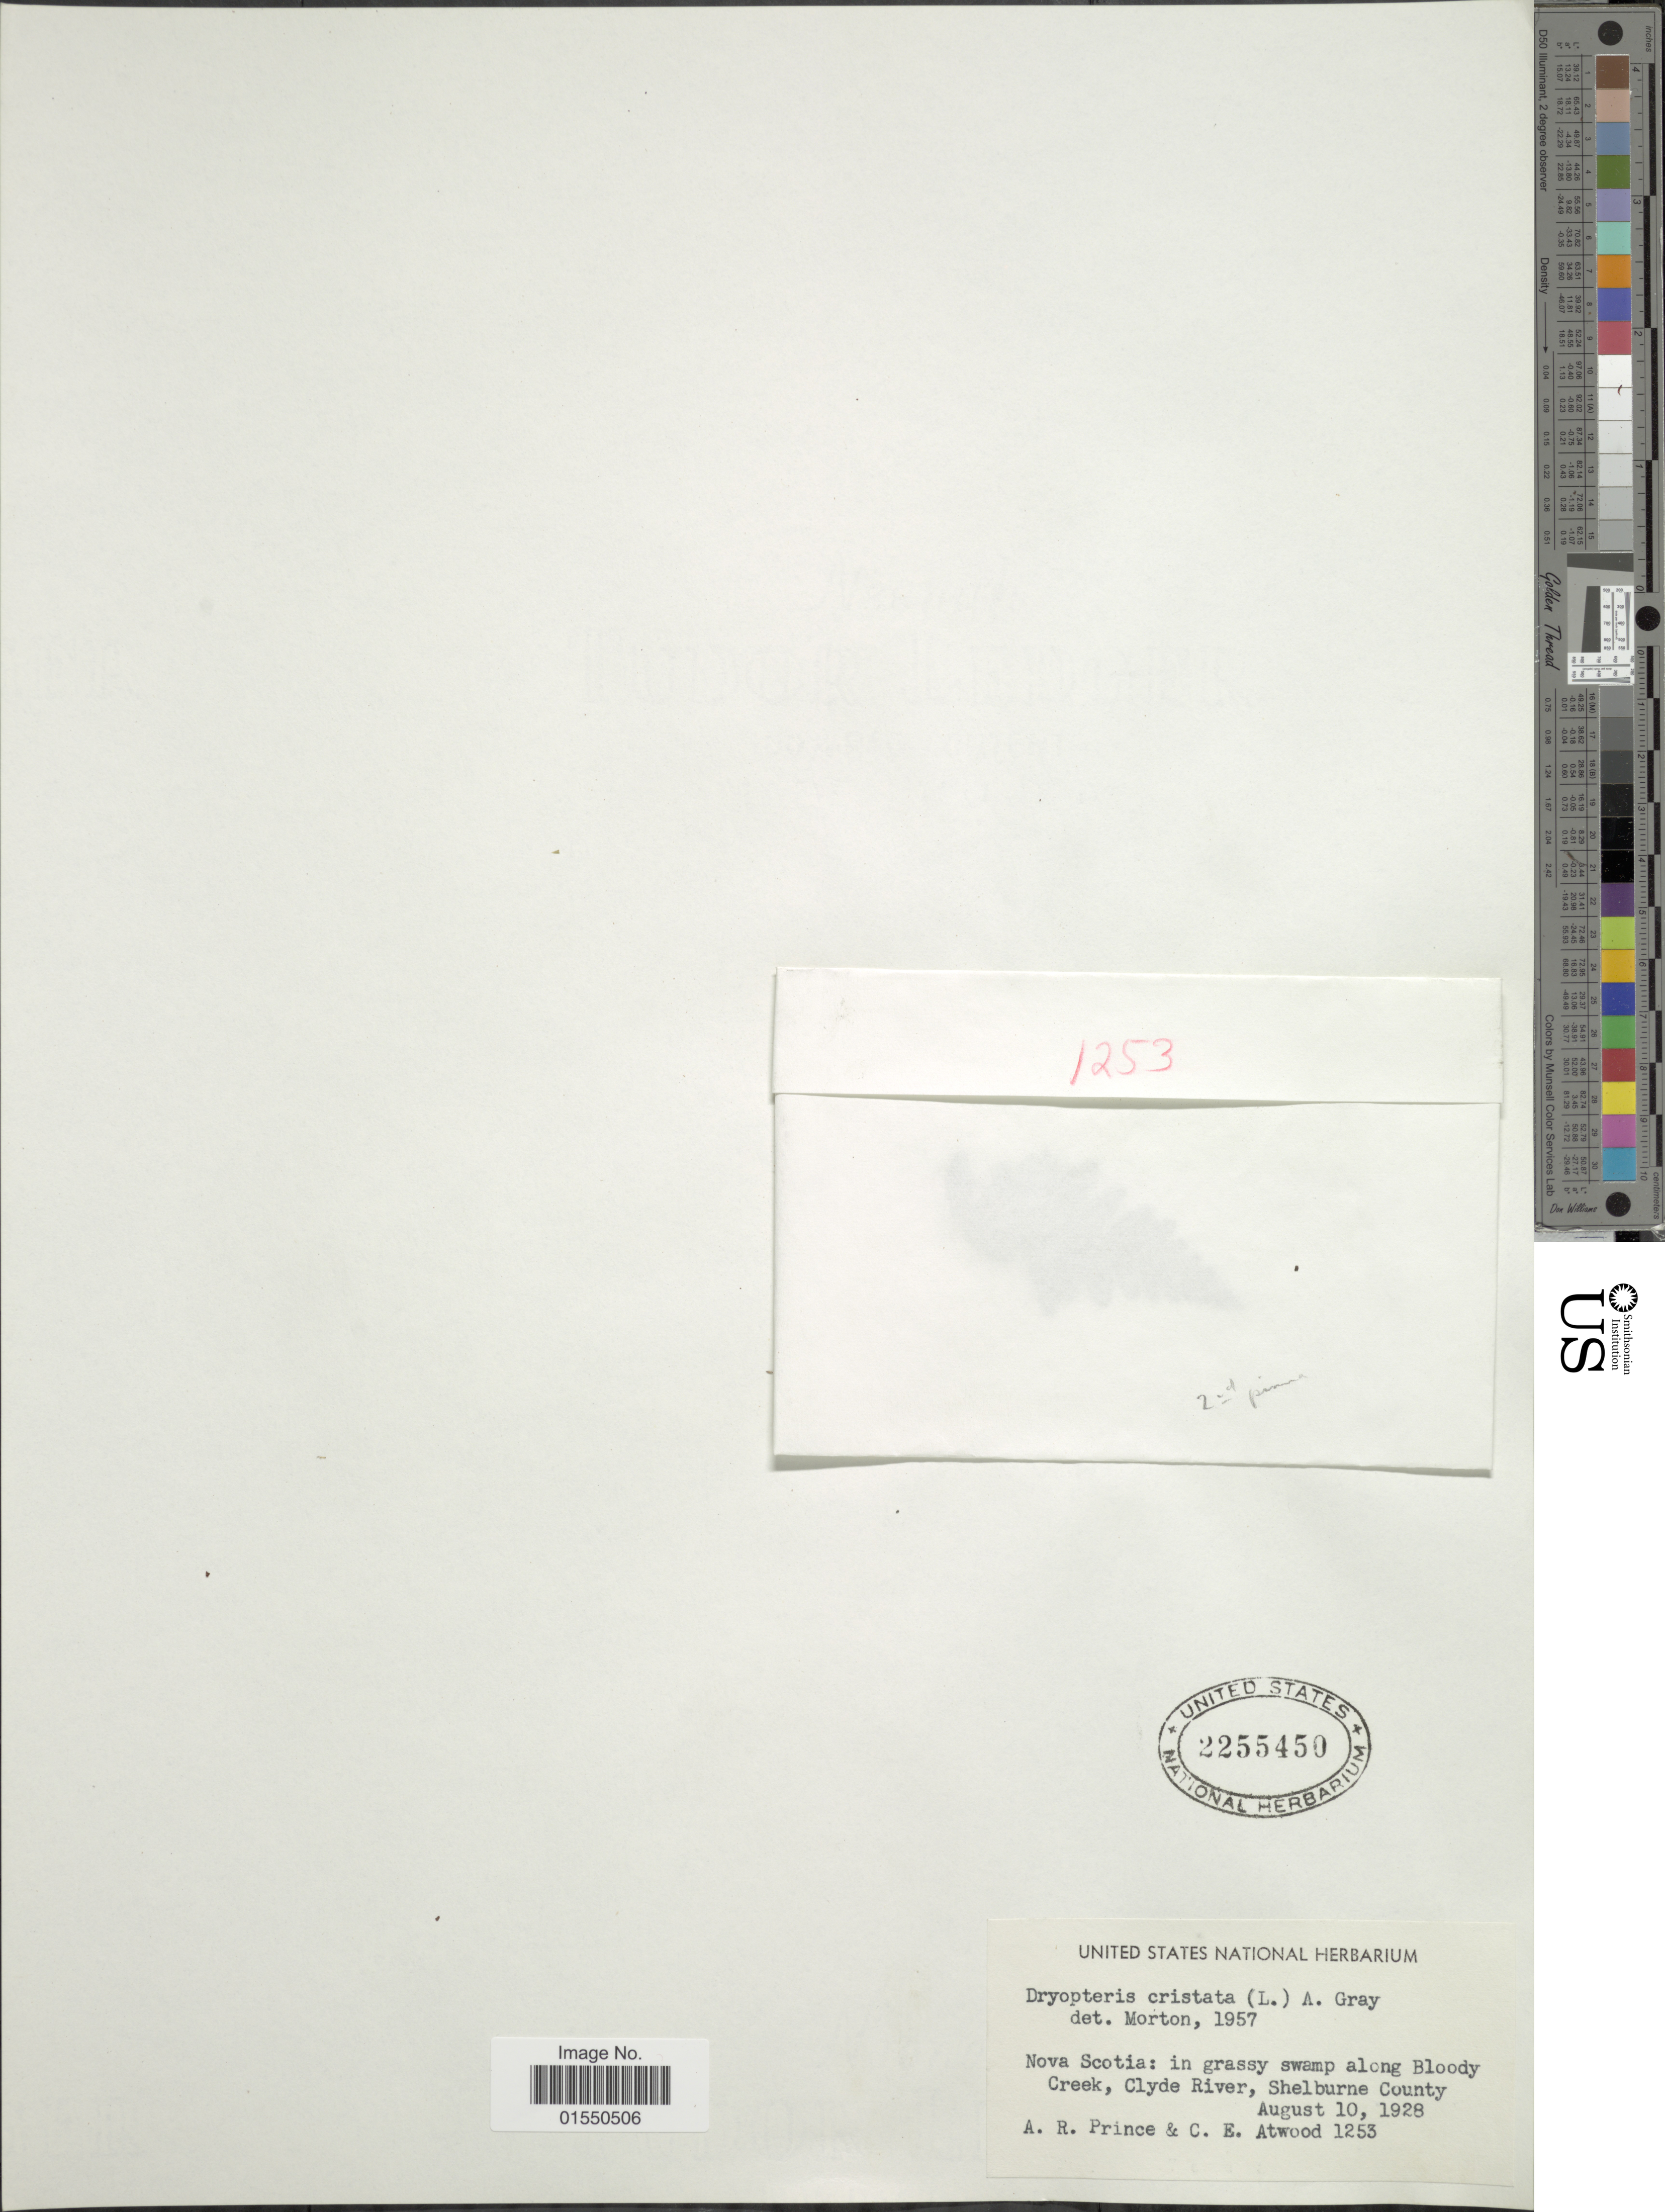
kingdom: Plantae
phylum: Tracheophyta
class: Polypodiopsida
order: Polypodiales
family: Dryopteridaceae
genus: Dryopteris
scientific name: Dryopteris cristata var. spinulosa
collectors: A. Prince & C. Atwood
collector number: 1253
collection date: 1928-08-10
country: Canada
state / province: Nova Scotia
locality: In grassy swamp along Bloody Creek, Clyde River, Shelburn County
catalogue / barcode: US 2255450